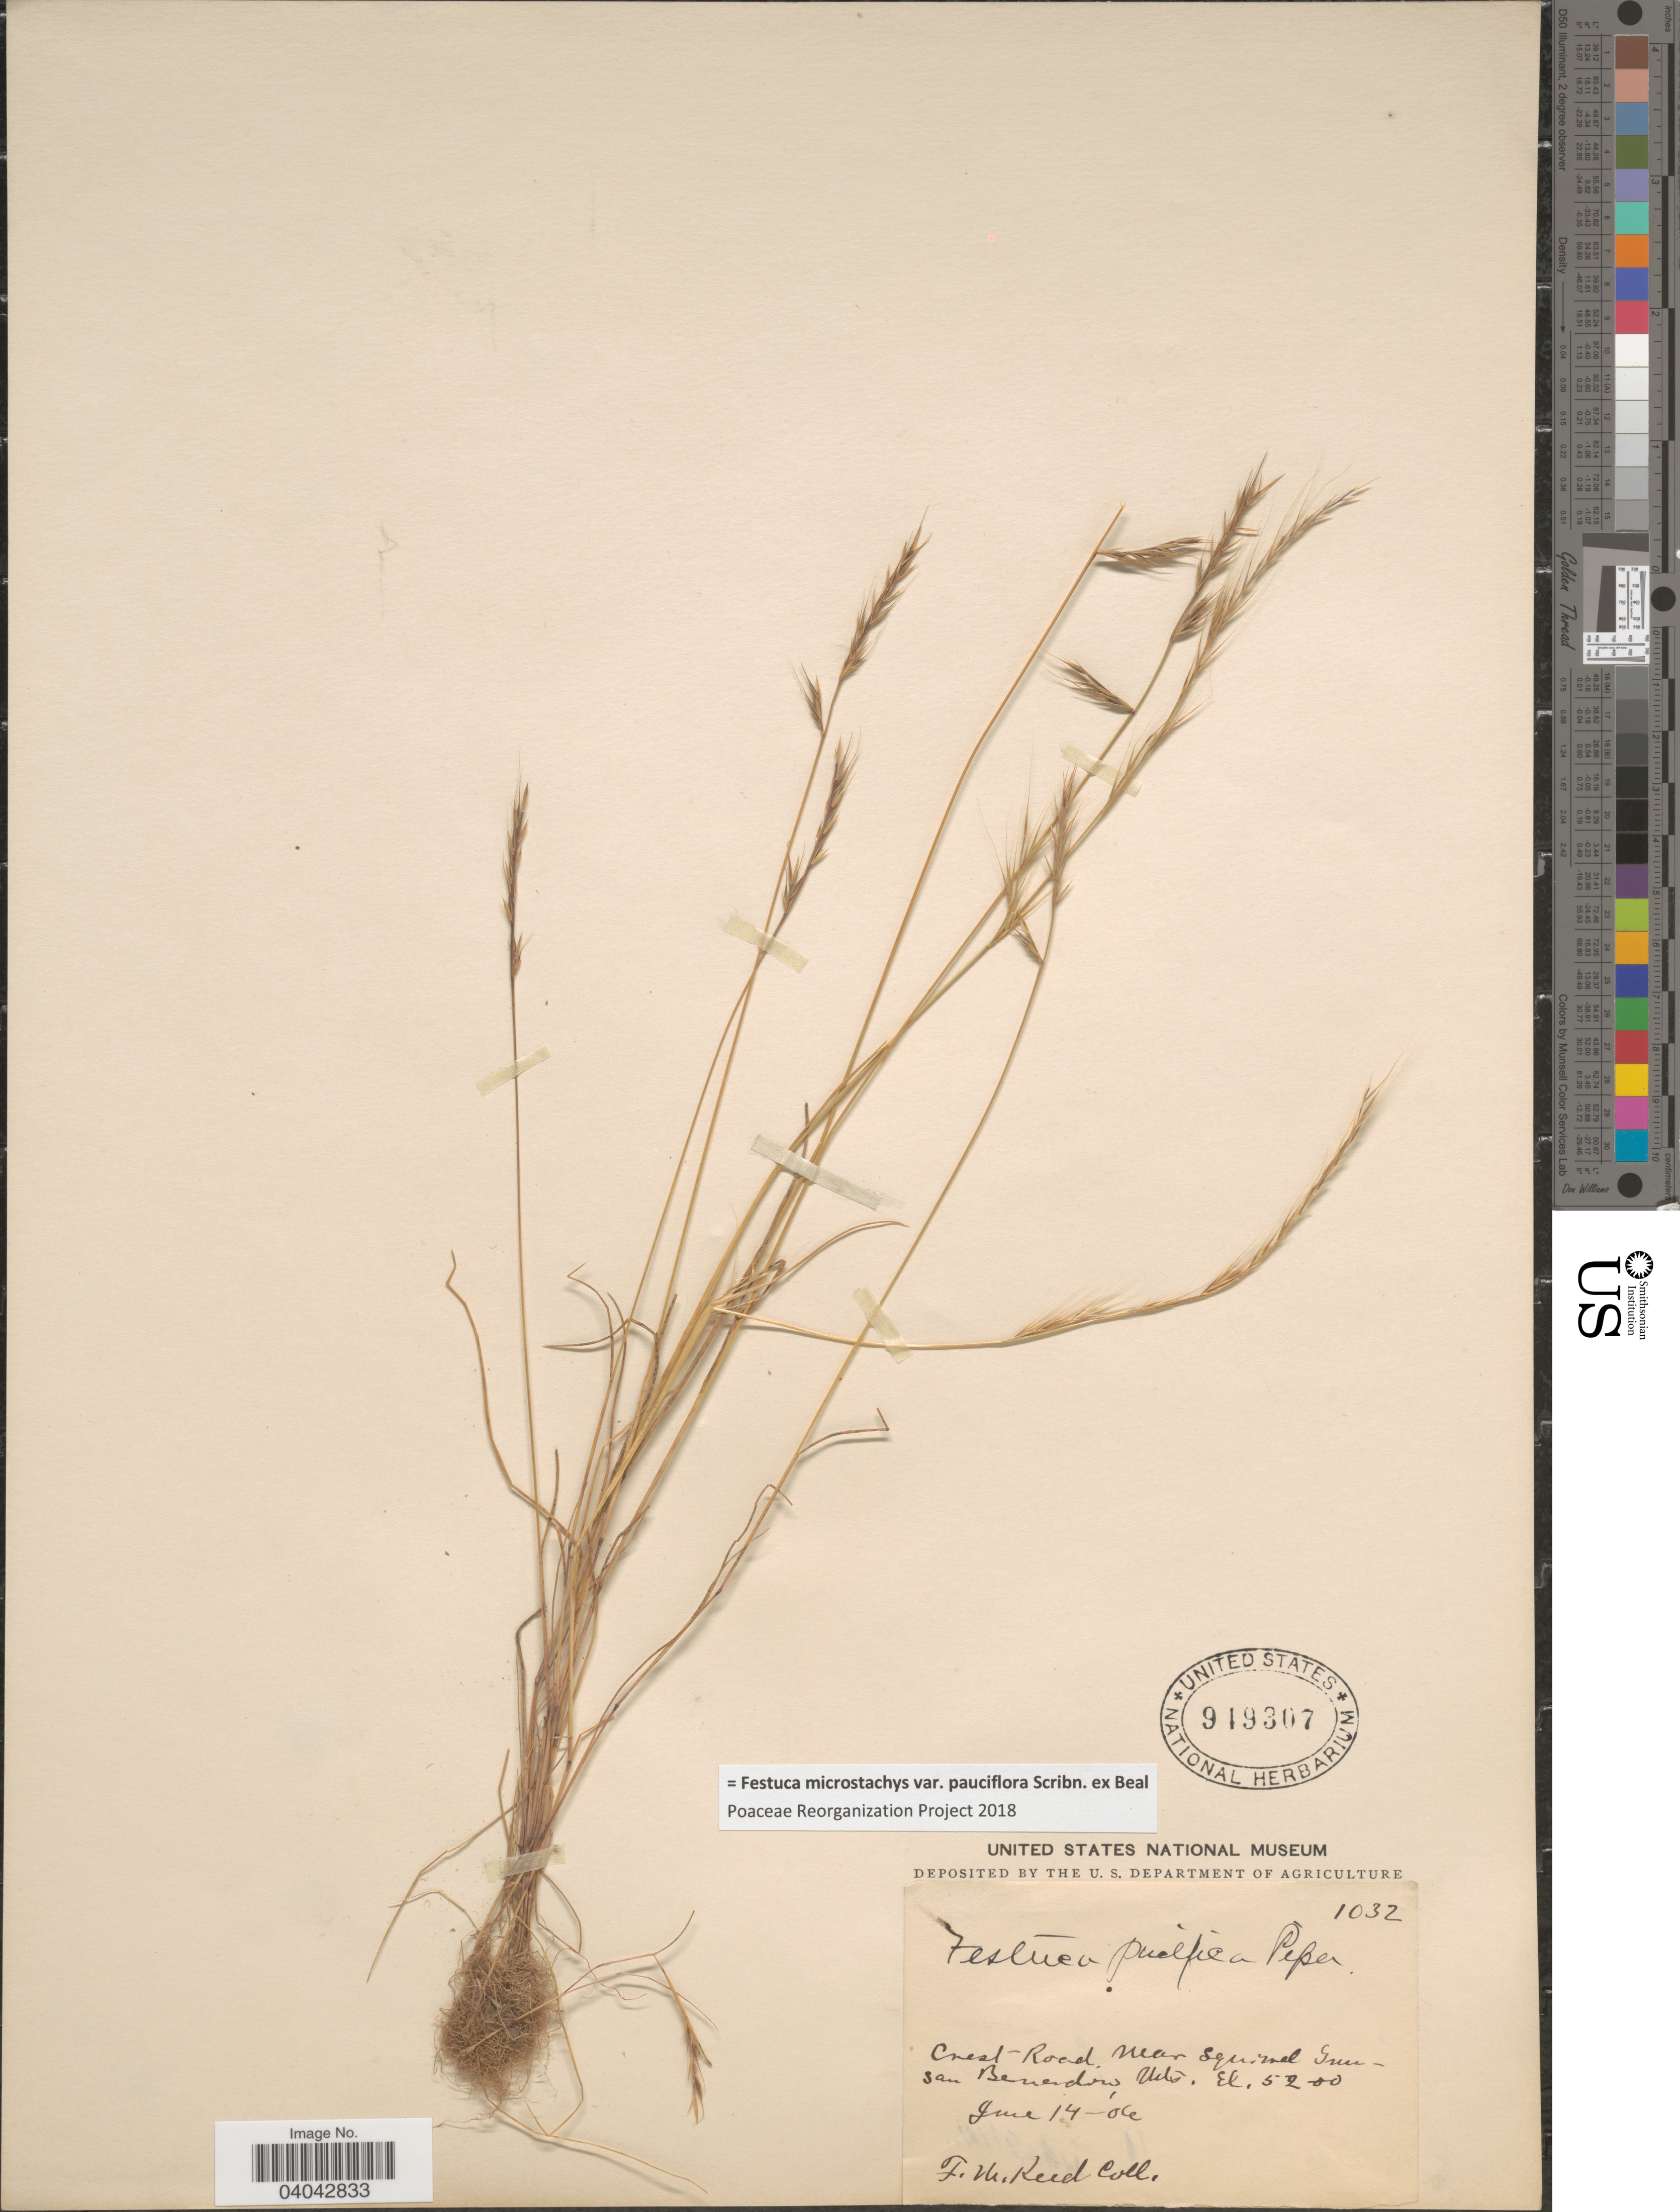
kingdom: Plantae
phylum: Tracheophyta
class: Liliopsida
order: Poales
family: Poaceae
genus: Festuca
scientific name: Festuca microstachys var. pauciflora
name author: Scribn. ex W.J. Beal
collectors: F. Reed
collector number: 1032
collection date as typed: Transcribed d/m/y: 14/6/6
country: United States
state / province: California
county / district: San Bernardino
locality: Crest-Road, near Squirel Gun- San Bernardino Mts.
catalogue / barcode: US 949307